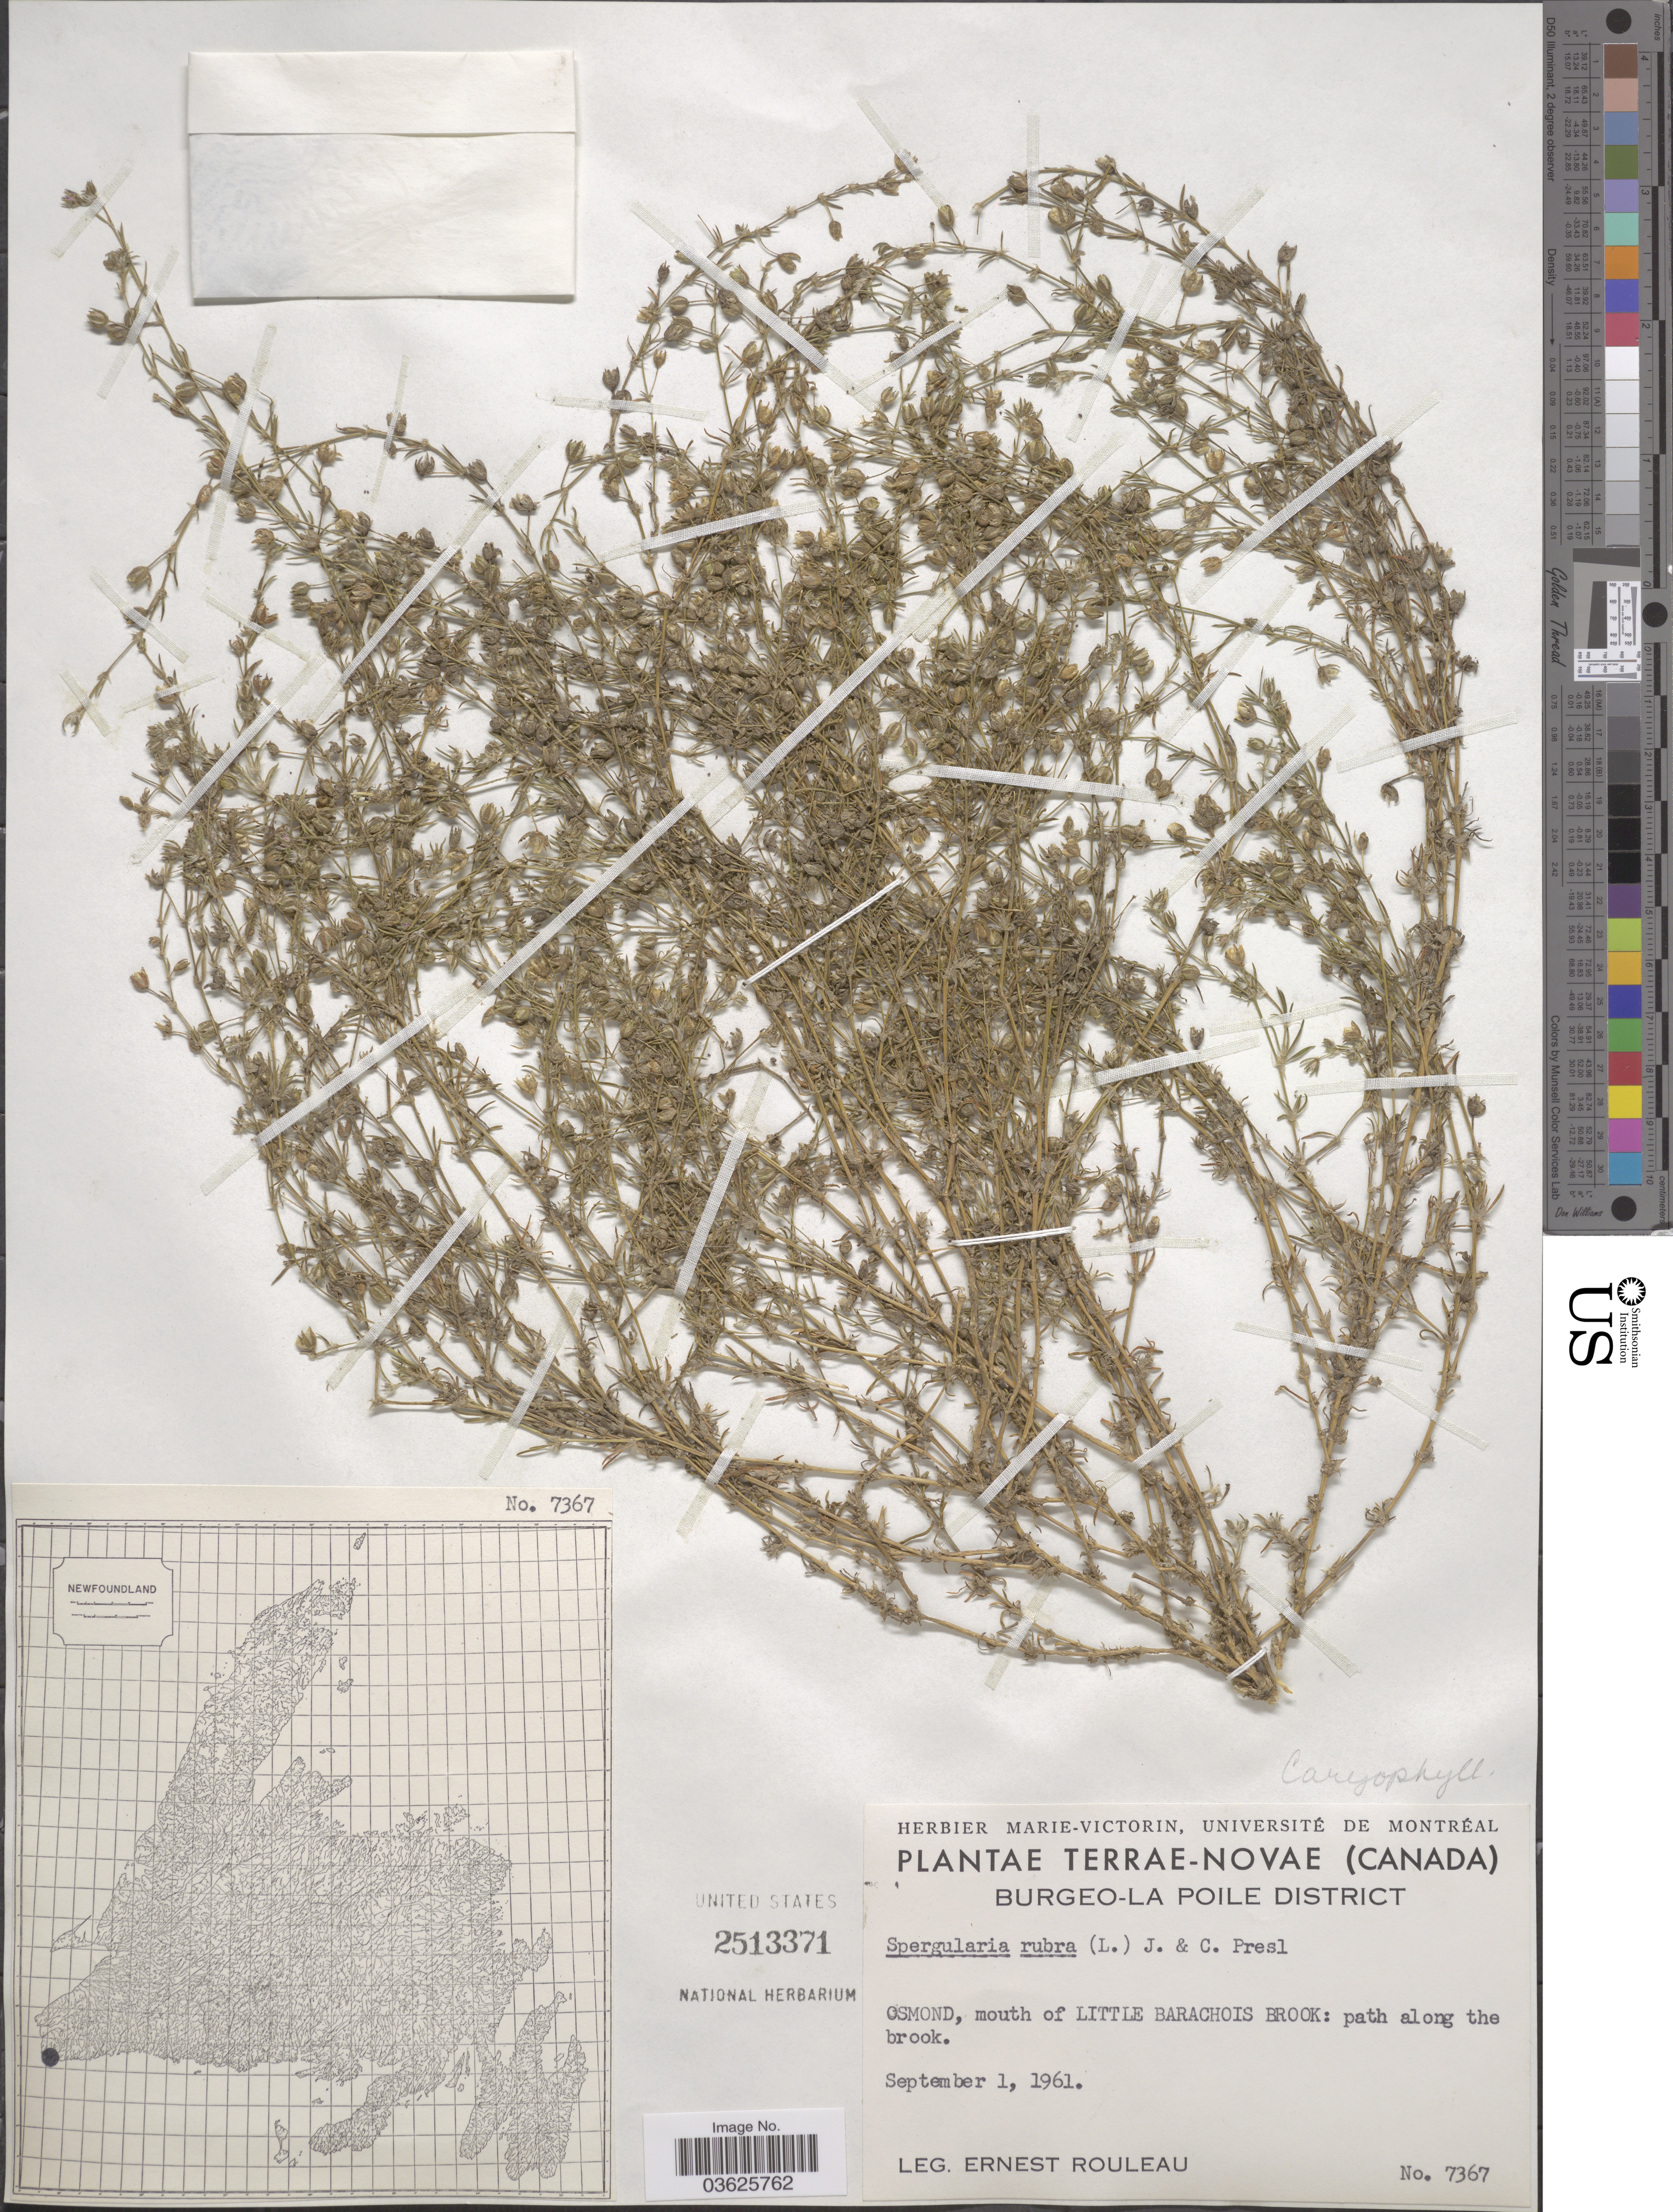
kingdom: Plantae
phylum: Tracheophyta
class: Magnoliopsida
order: Caryophyllales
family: Caryophyllaceae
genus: Spergularia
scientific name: Spergularia rubra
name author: (L.) J. Presl & C. Presl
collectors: J. Rouleau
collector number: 7367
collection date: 1961-09-01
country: Canada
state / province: Newfoundland and Labrador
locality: Terræ-Novæ, Burgeo-La Poile District. Osmond, mouth of Little Barachois Brook: path along the brook.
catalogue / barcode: US 2513371